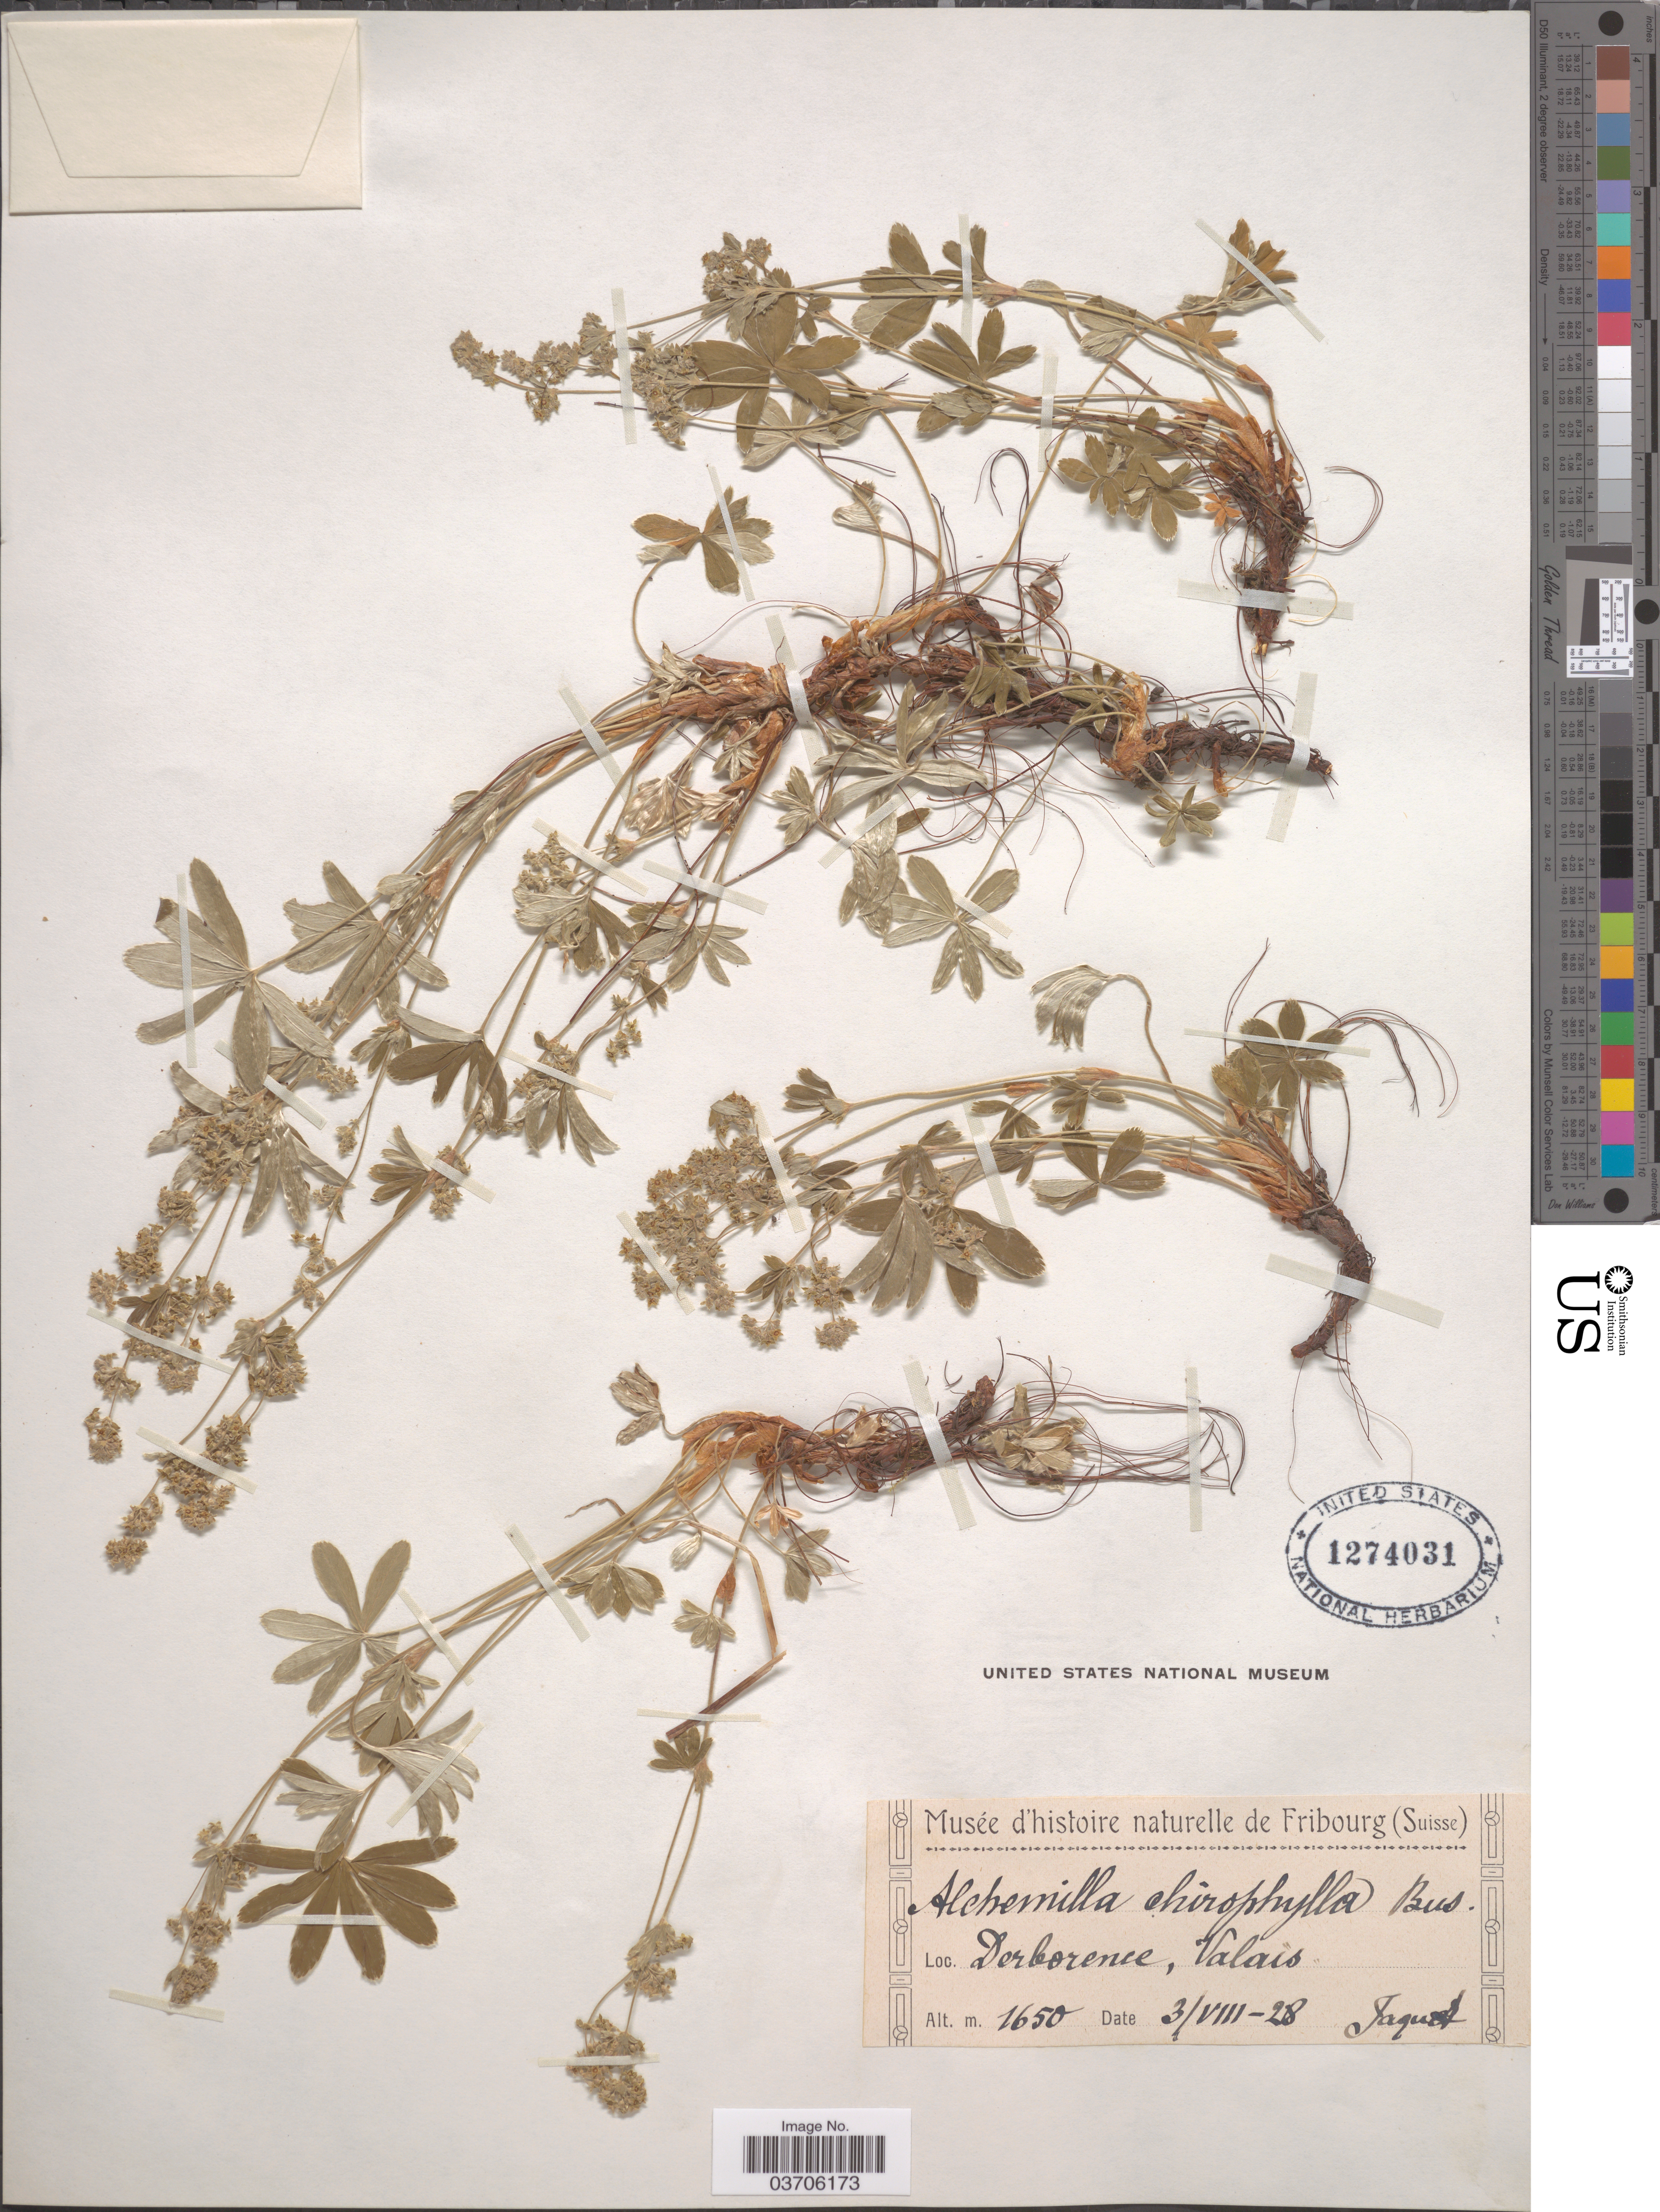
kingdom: Plantae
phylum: Tracheophyta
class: Magnoliopsida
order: Rosales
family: Rosaceae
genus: Alchemilla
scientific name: Alchemilla chirophylla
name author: Buser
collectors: -. Jaquet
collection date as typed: Transcribed d/m/y: 3/8/28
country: Switzerland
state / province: Valais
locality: Derborence.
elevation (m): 1650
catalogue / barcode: US 1274031